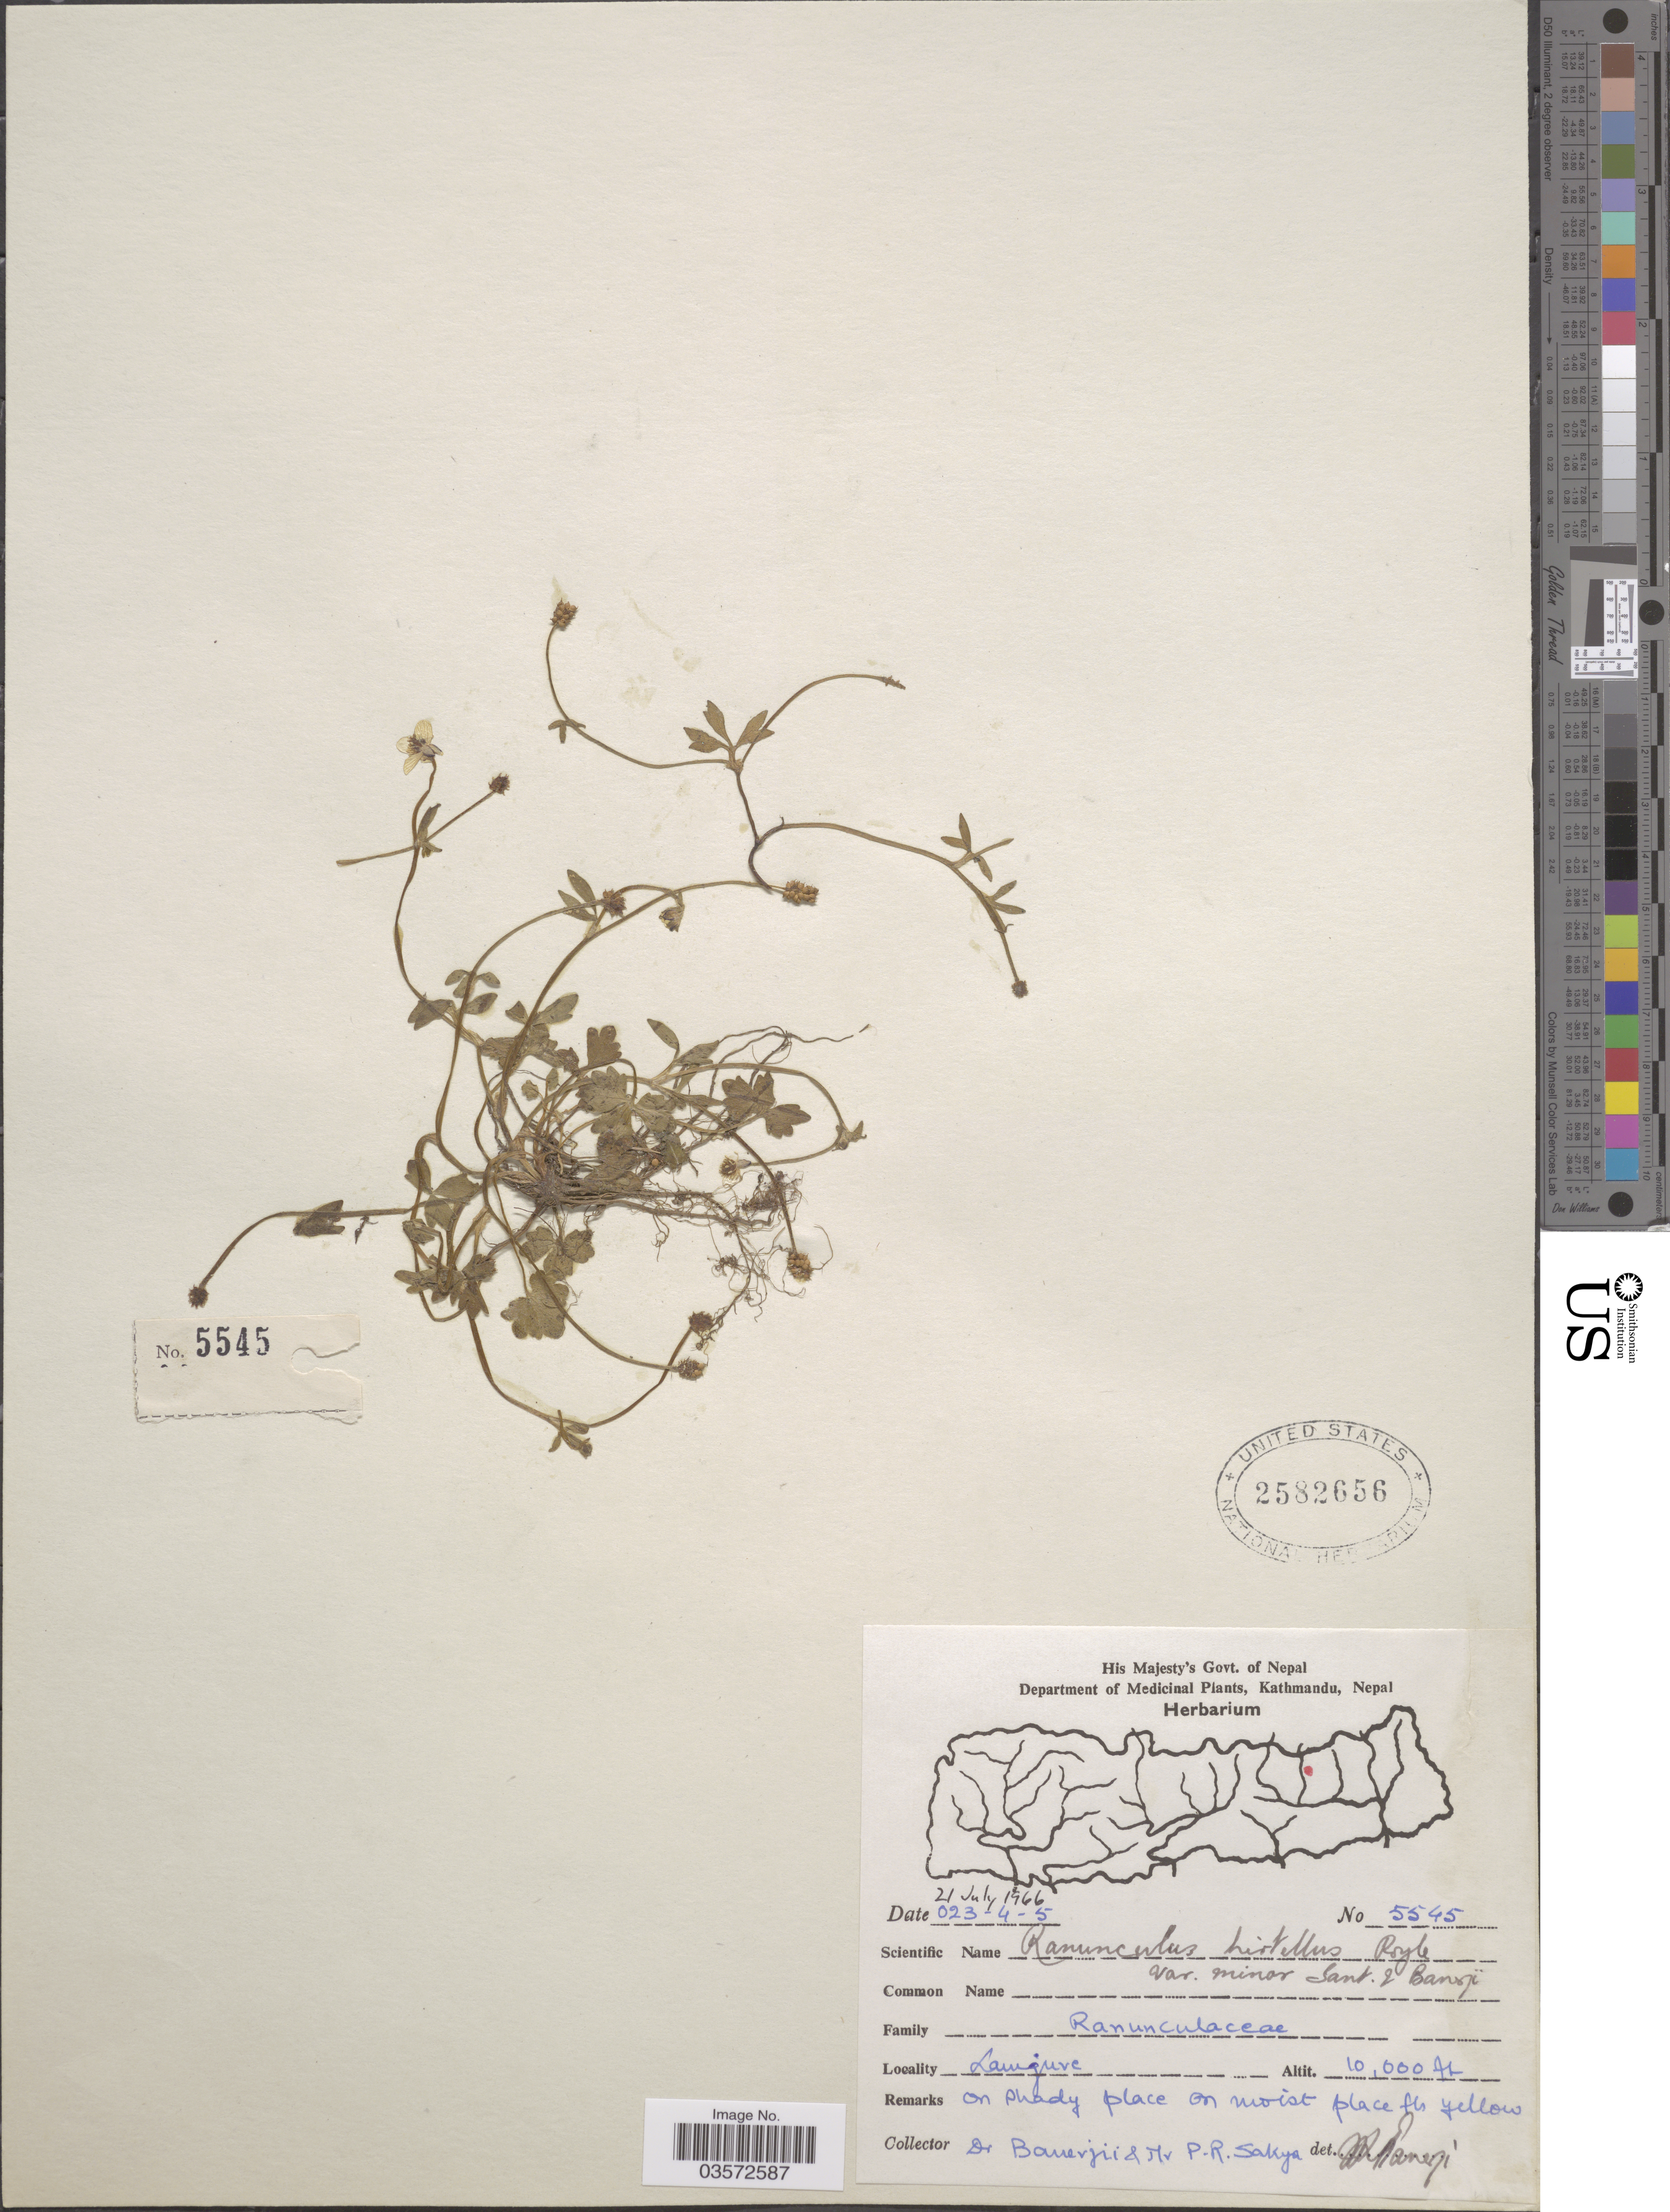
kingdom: Plantae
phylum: Tracheophyta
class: Magnoliopsida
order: Ranunculales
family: Ranunculaceae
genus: Ranunculus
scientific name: Ranunculus hirtellus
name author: Royle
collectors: -. Banerji & P. Sakya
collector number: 5545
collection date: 1966-07-21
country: Nepal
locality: Lamjure.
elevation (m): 3048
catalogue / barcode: US 2582656